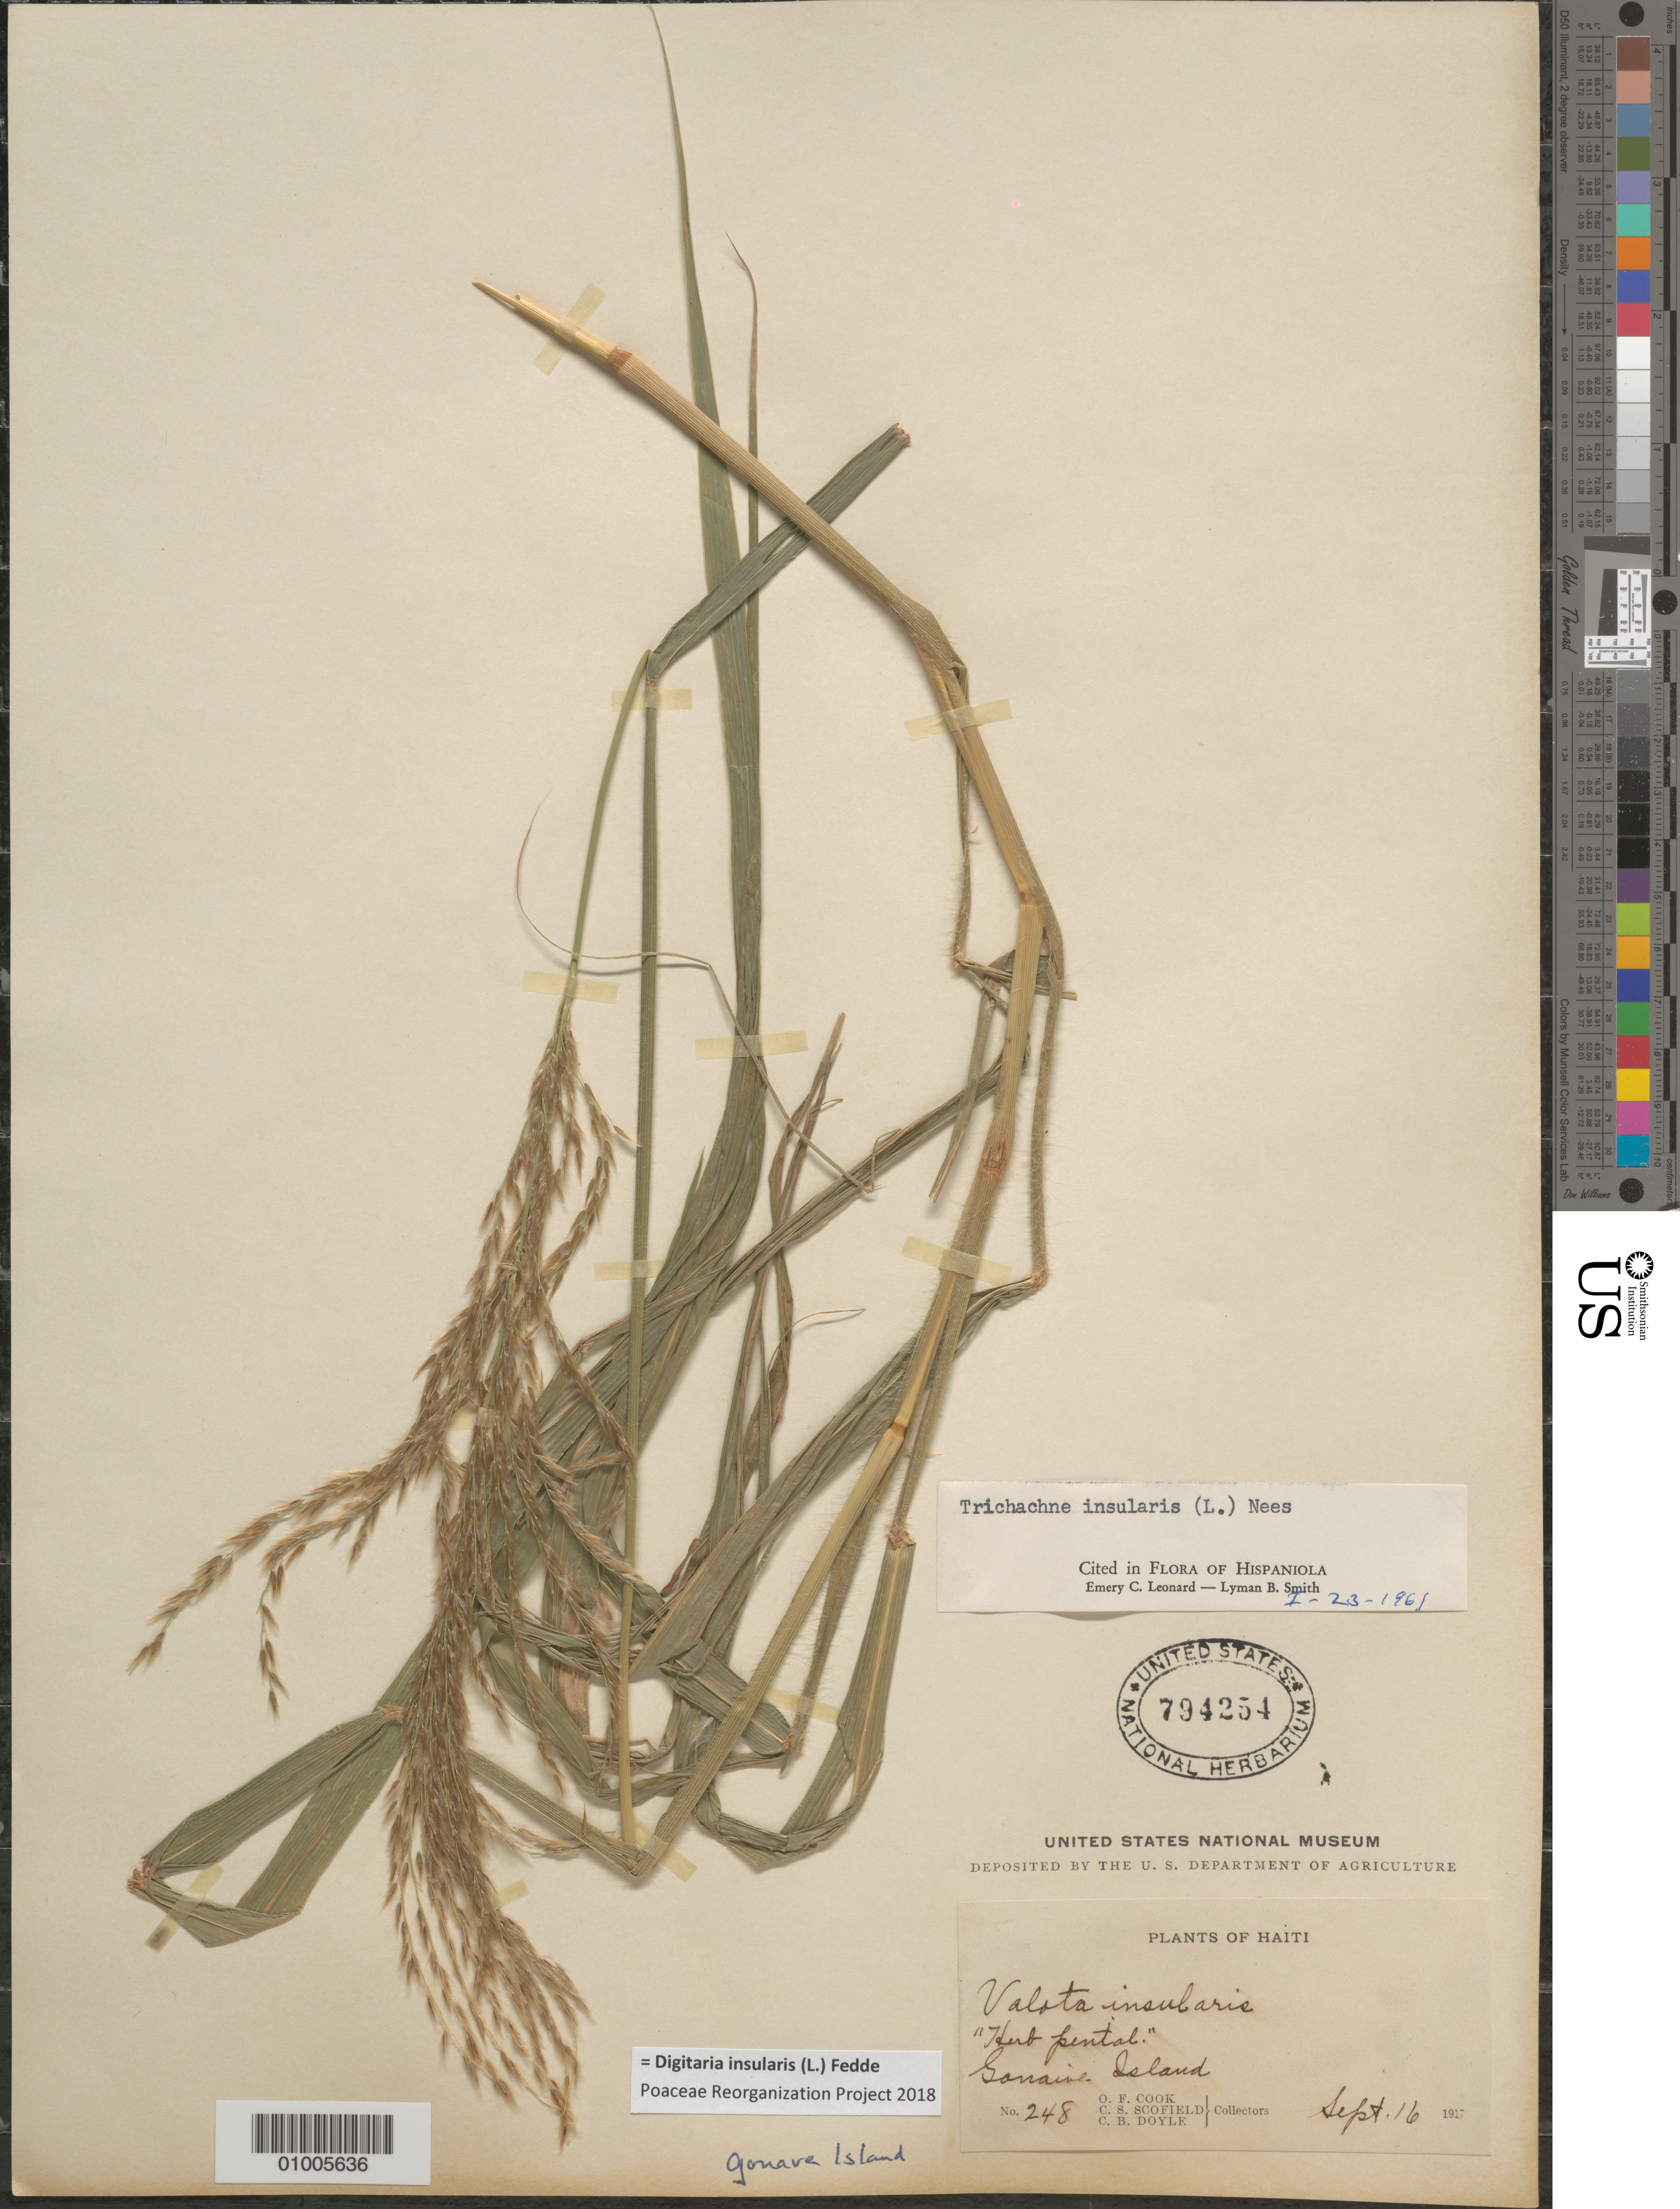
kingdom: Plantae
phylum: Tracheophyta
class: Liliopsida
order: Poales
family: Poaceae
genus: Digitaria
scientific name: Digitaria insularis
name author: (L.) Mez ex Ekman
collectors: O. F. Cook, C. Scofield & C. Doyle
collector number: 248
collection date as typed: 16 Sep 1917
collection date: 1917-09-16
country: Haiti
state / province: Óuest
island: Île de la Gonâve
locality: Sonaive island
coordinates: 0 N, 0 E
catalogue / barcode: US 794254